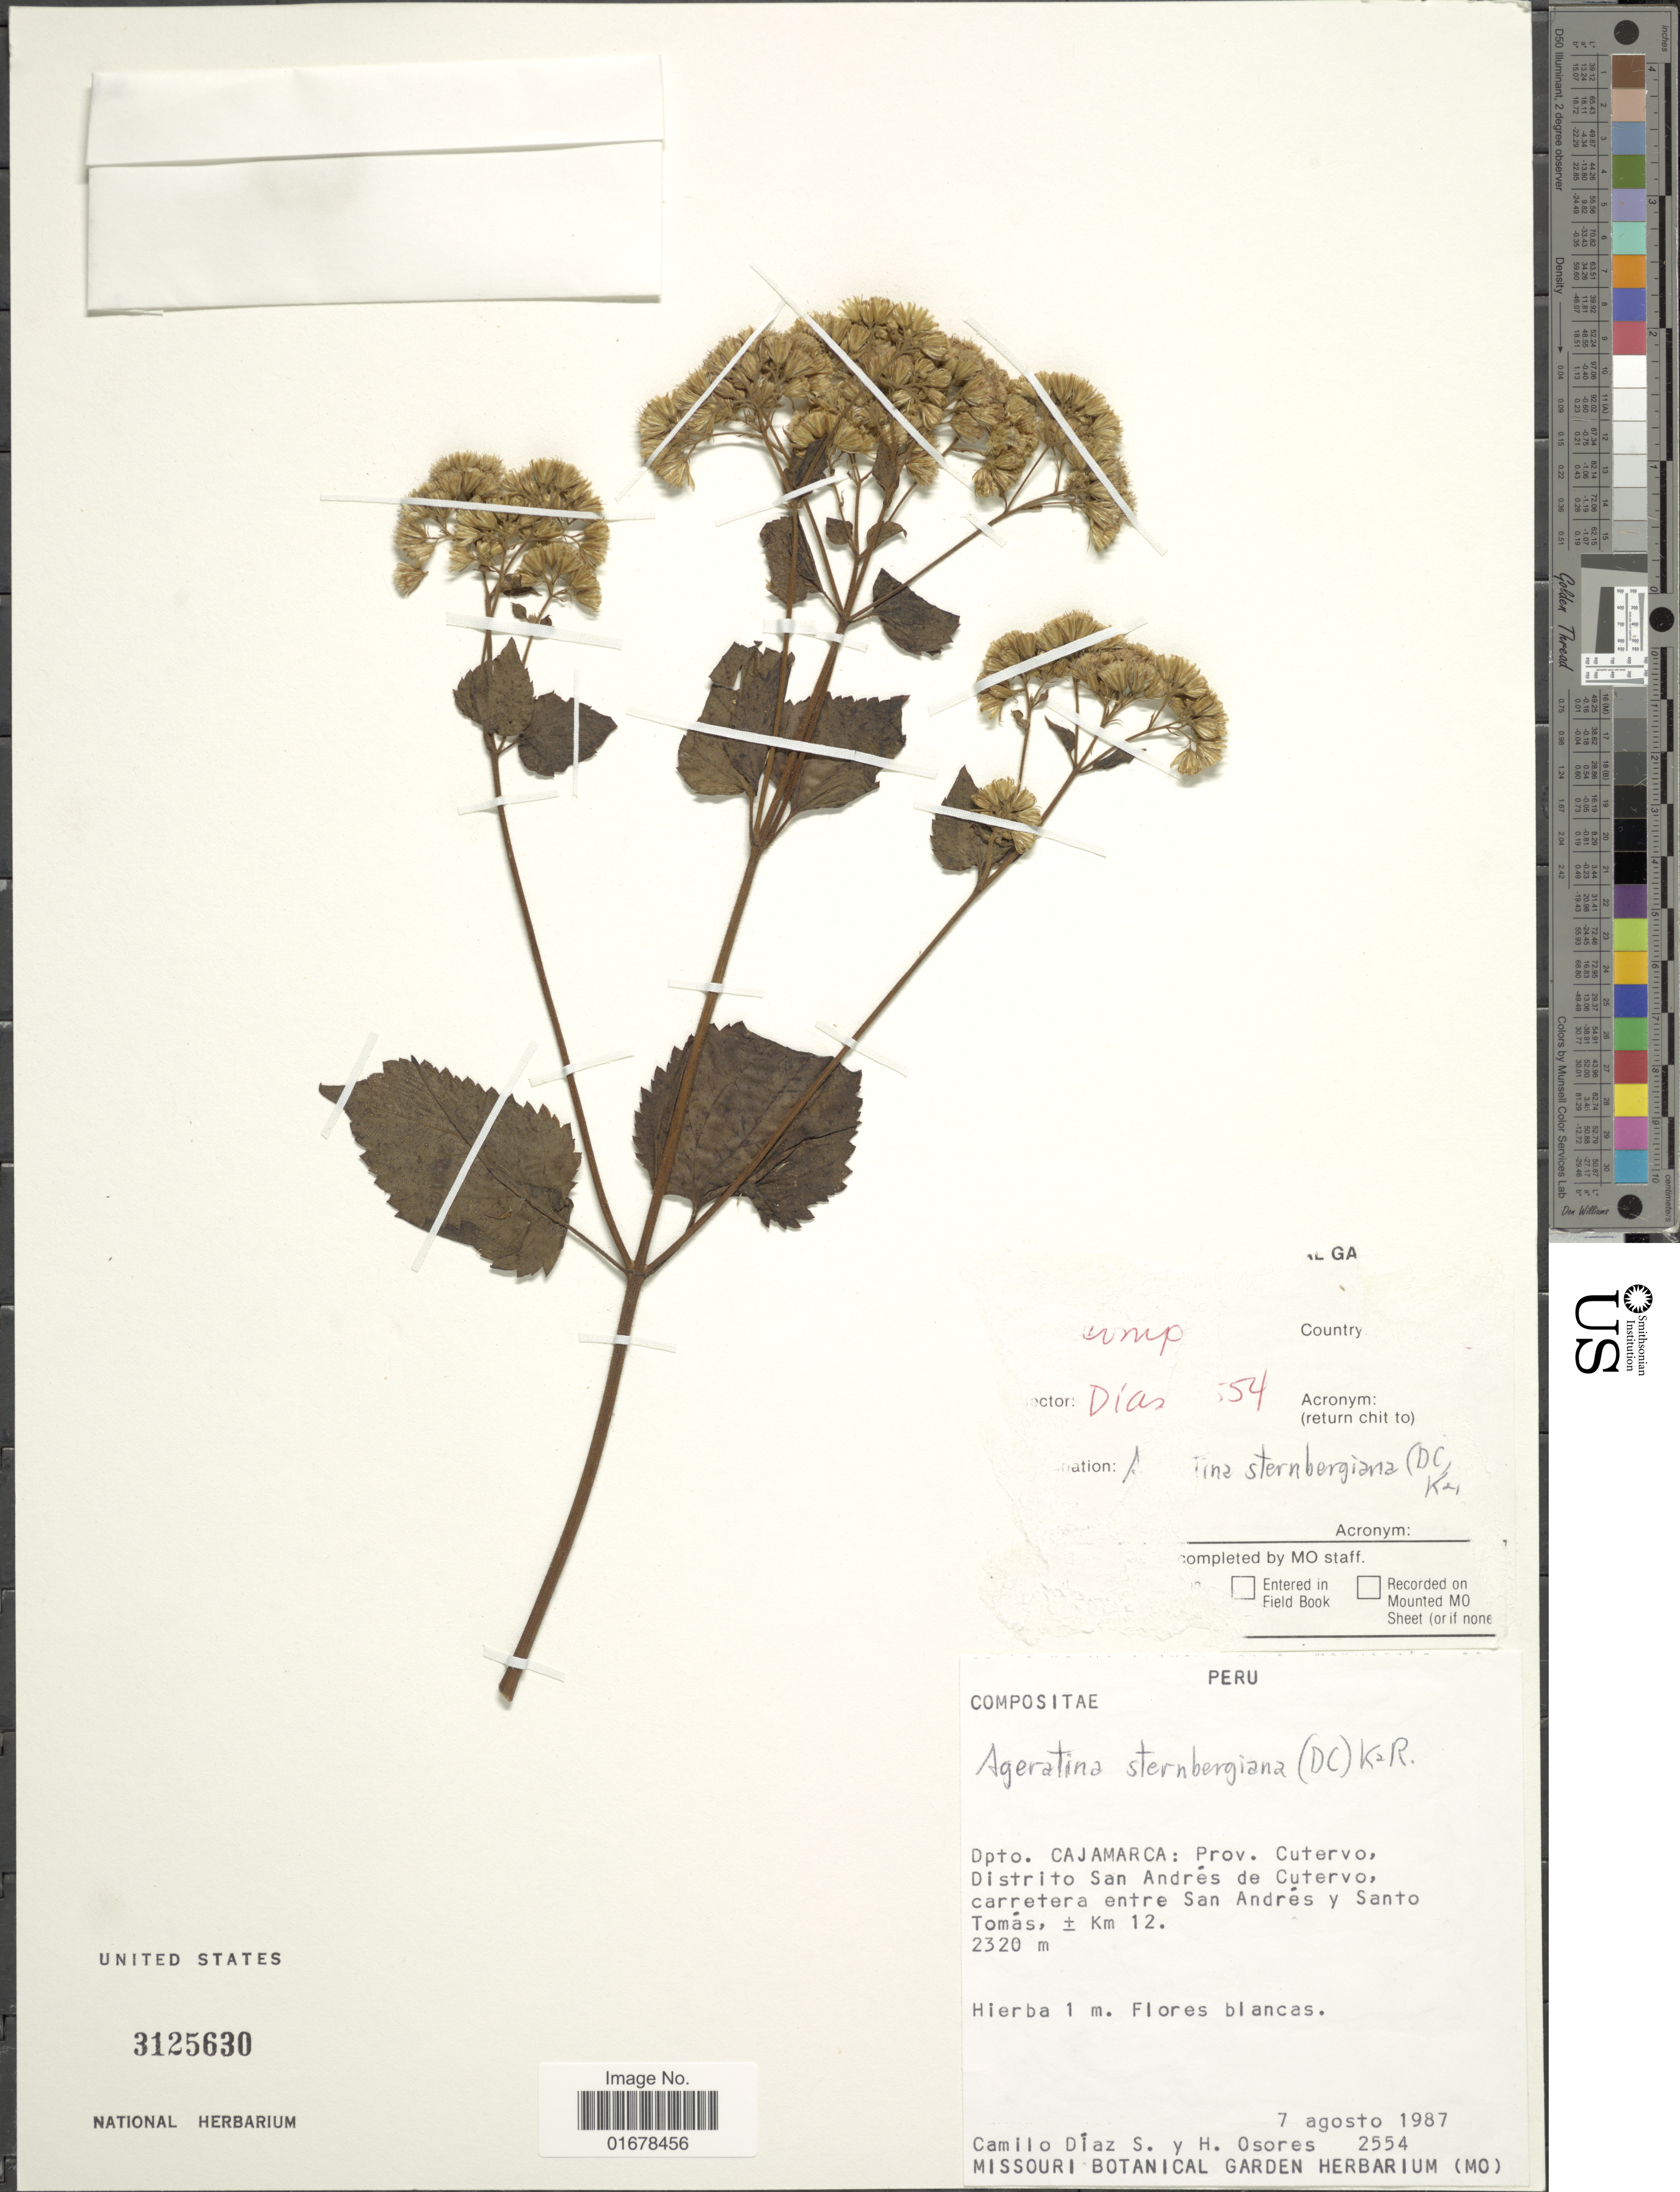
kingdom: Plantae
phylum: Tracheophyta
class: Magnoliopsida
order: Asterales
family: Asteraceae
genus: Ageratina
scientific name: Ageratina sternbergiana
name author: (DC.) R.M. King & H. Rob.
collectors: C. Diaz Santibanez & H. Osores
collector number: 2554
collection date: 1987-08-07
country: Peru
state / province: Cajamarca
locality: Dpto. Cajamarca: Prov. Cutervo, Distrito San Andres de Cutervo, carretera entre San Andres y Santo Tomas, ± Km 12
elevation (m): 2320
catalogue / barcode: US 3125630